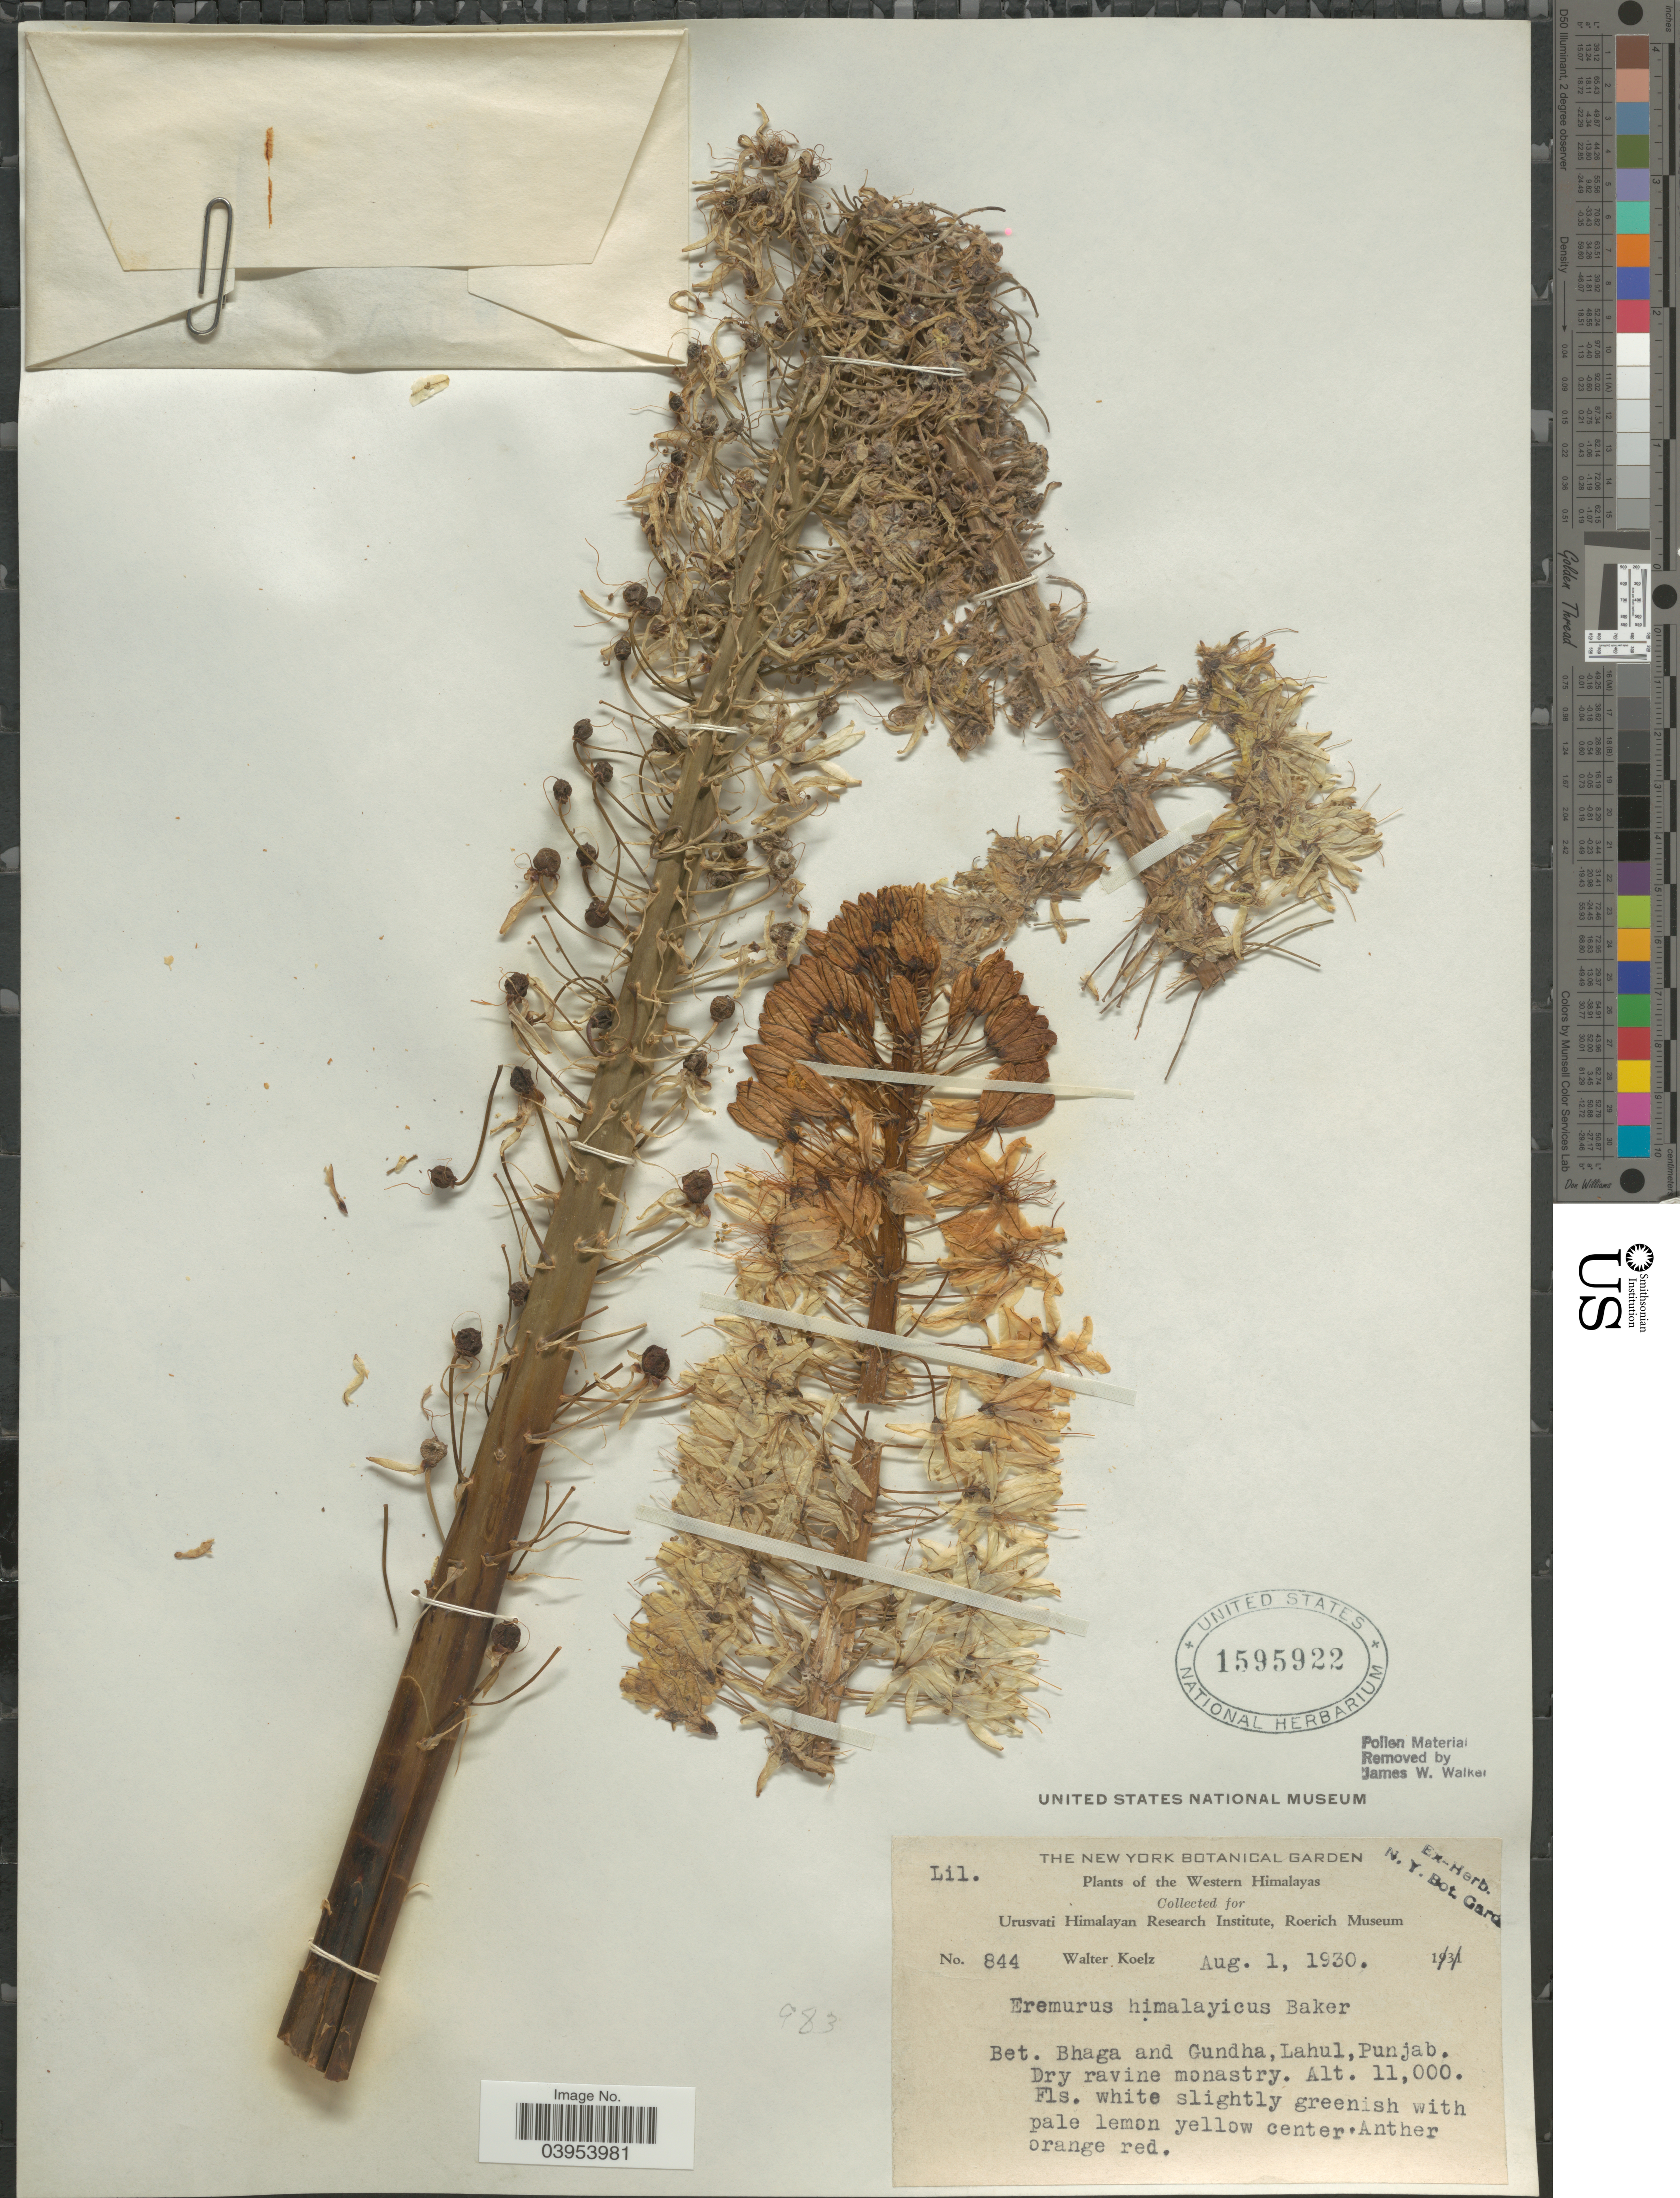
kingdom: Plantae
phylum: Tracheophyta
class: Liliopsida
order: Asparagales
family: Asphodelaceae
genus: Eremurus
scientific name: Eremurus himalaicus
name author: Baker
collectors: W. N. Koelz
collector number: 844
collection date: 1930-08-01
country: India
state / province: Himachal Pradesh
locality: The Western Himalayas. Bet. Bhaga and Gundha, Lahul.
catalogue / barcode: US 1595922